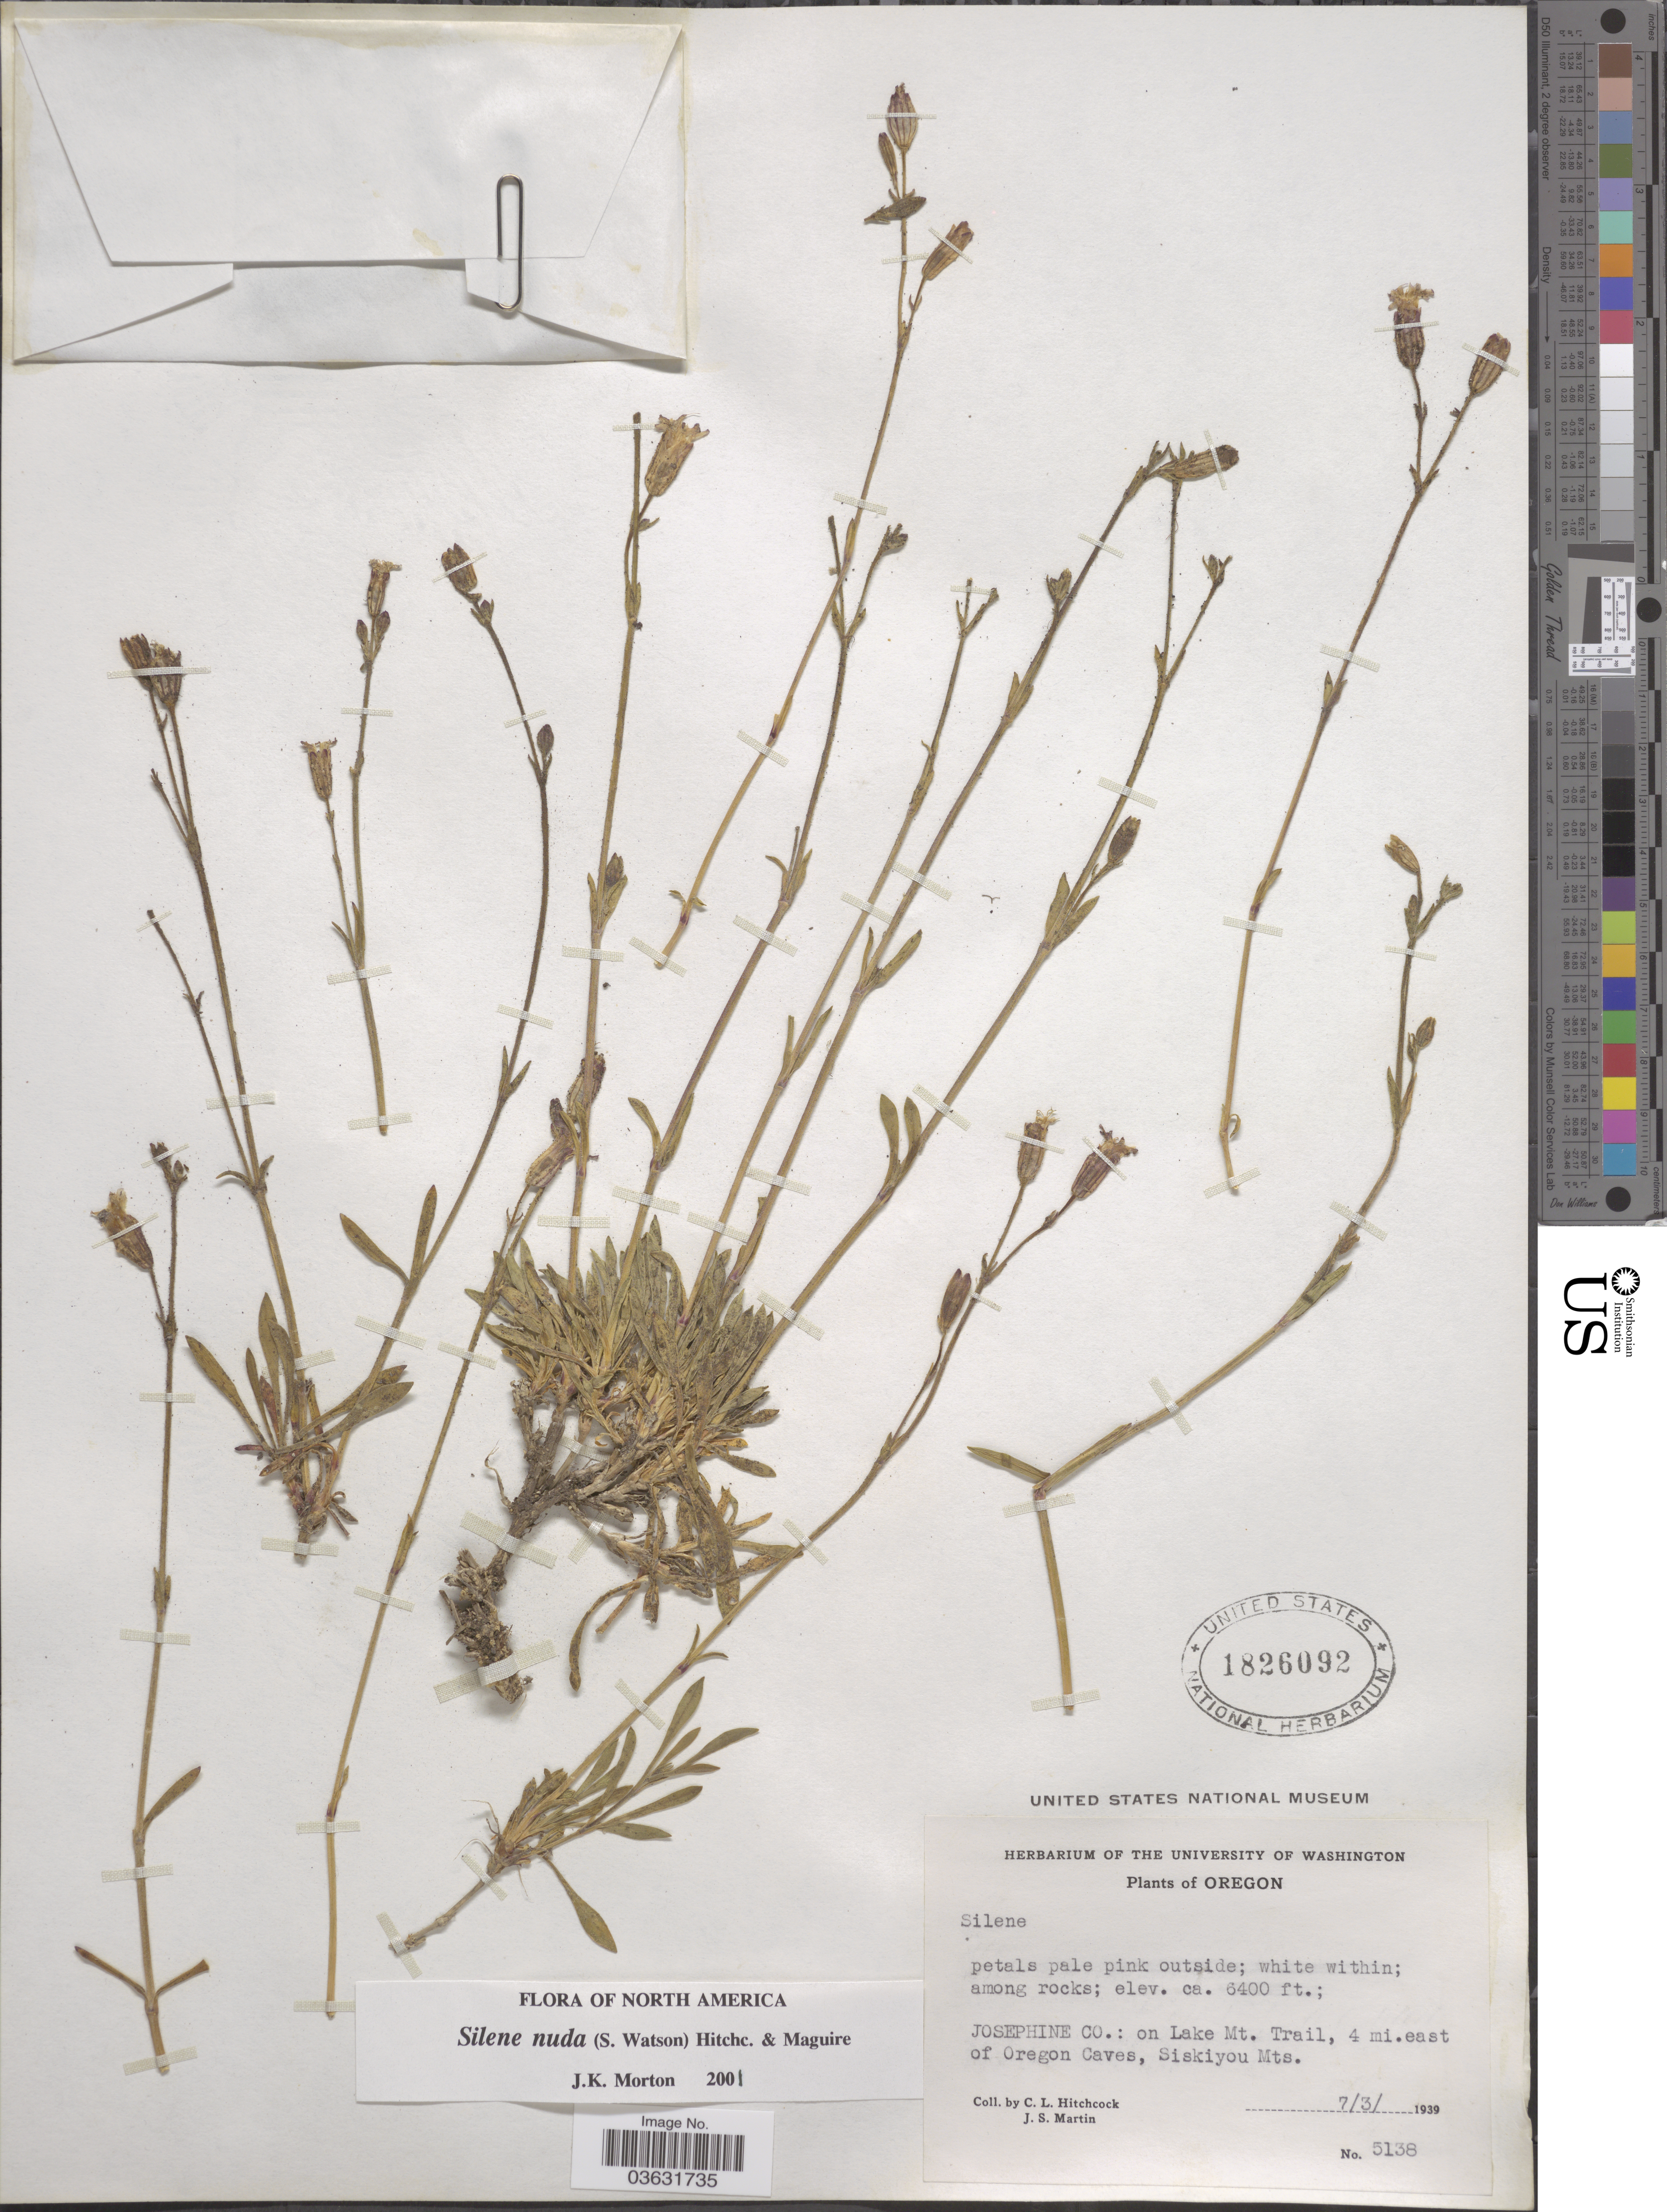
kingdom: Plantae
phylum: Tracheophyta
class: Magnoliopsida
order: Caryophyllales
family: Caryophyllaceae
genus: Silene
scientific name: Silene nuda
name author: (S. Watson) C.L. Hitchc. & Maguire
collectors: C. L. Hitchcock & J. S. Martin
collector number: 5138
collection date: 1939-07-03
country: United States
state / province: Oregon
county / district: Josephine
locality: Jospehine Co.: on Lake Mt. Trail, 4 mi. east of Oregon Caves, Siskiyou Mts.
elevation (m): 1951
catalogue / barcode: US 1826092